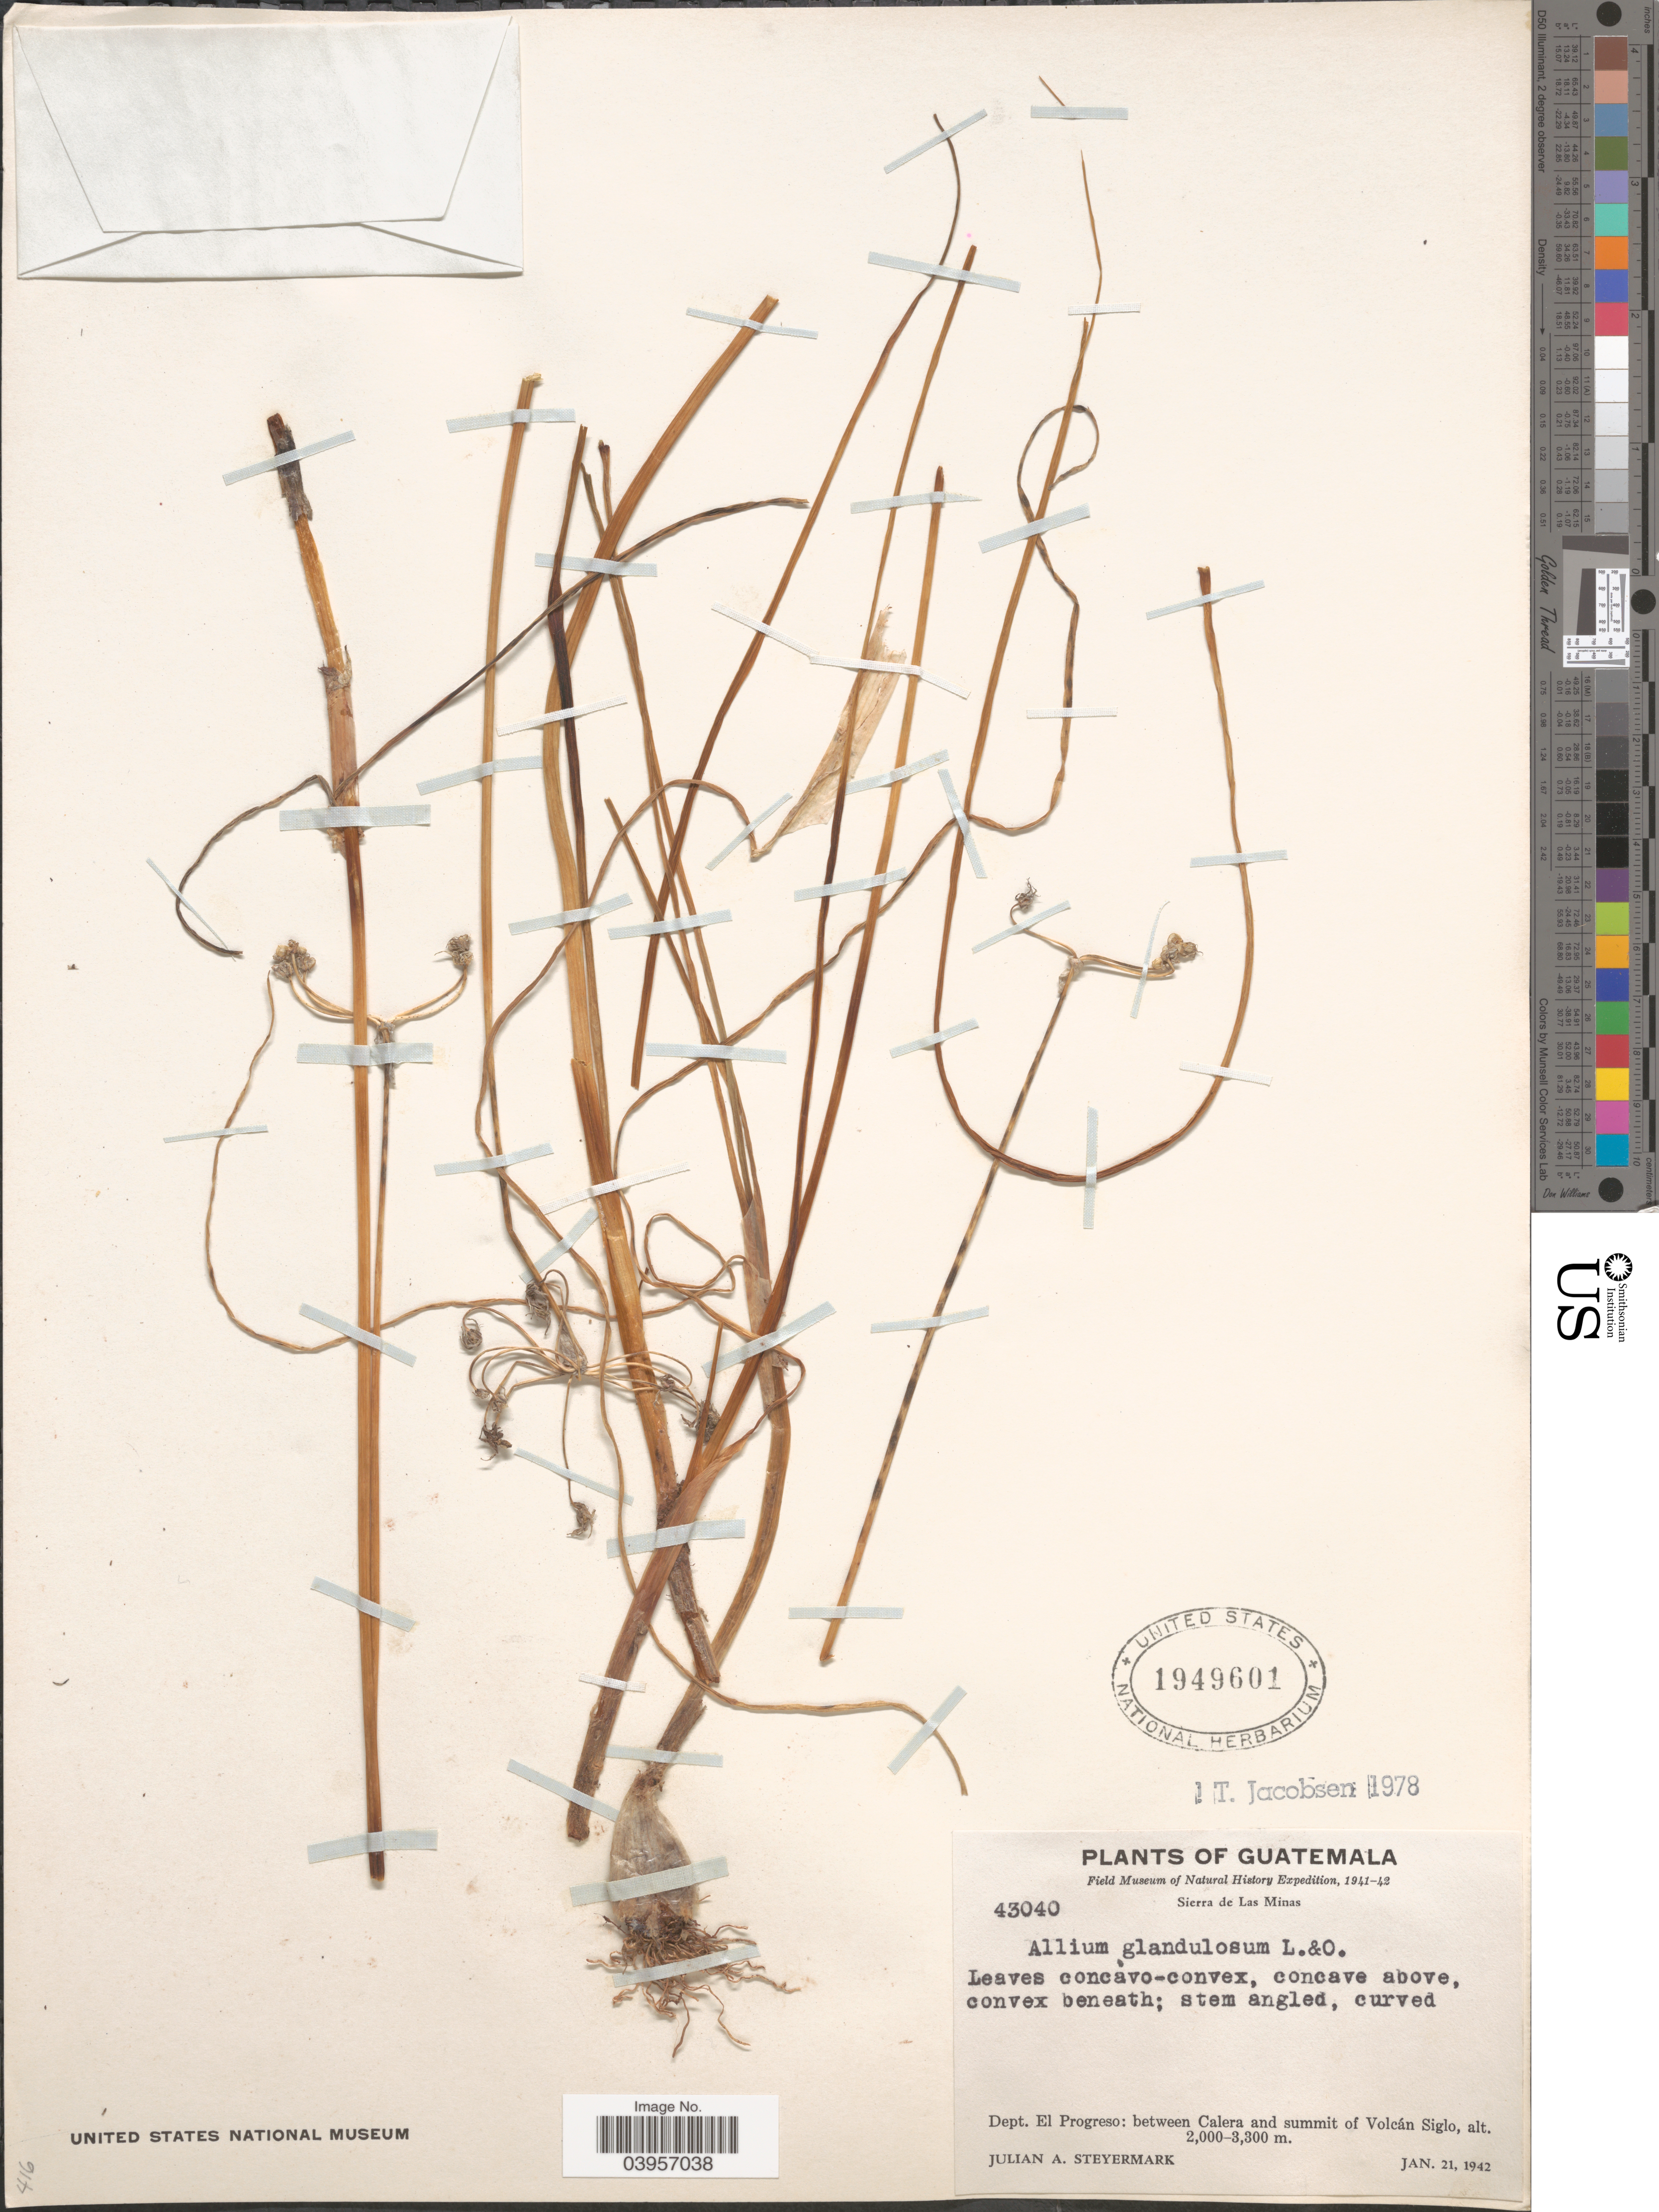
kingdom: Plantae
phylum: Tracheophyta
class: Liliopsida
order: Asparagales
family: Amaryllidaceae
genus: Allium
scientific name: Allium sp.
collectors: J. Steyermark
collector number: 43040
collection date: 1942-01-21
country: Guatemala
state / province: El Progreso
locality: Sierra de Las Minas. Dept. El Progreso: between Calera and summit of Volcán Siglo.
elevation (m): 2000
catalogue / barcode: US 1949601